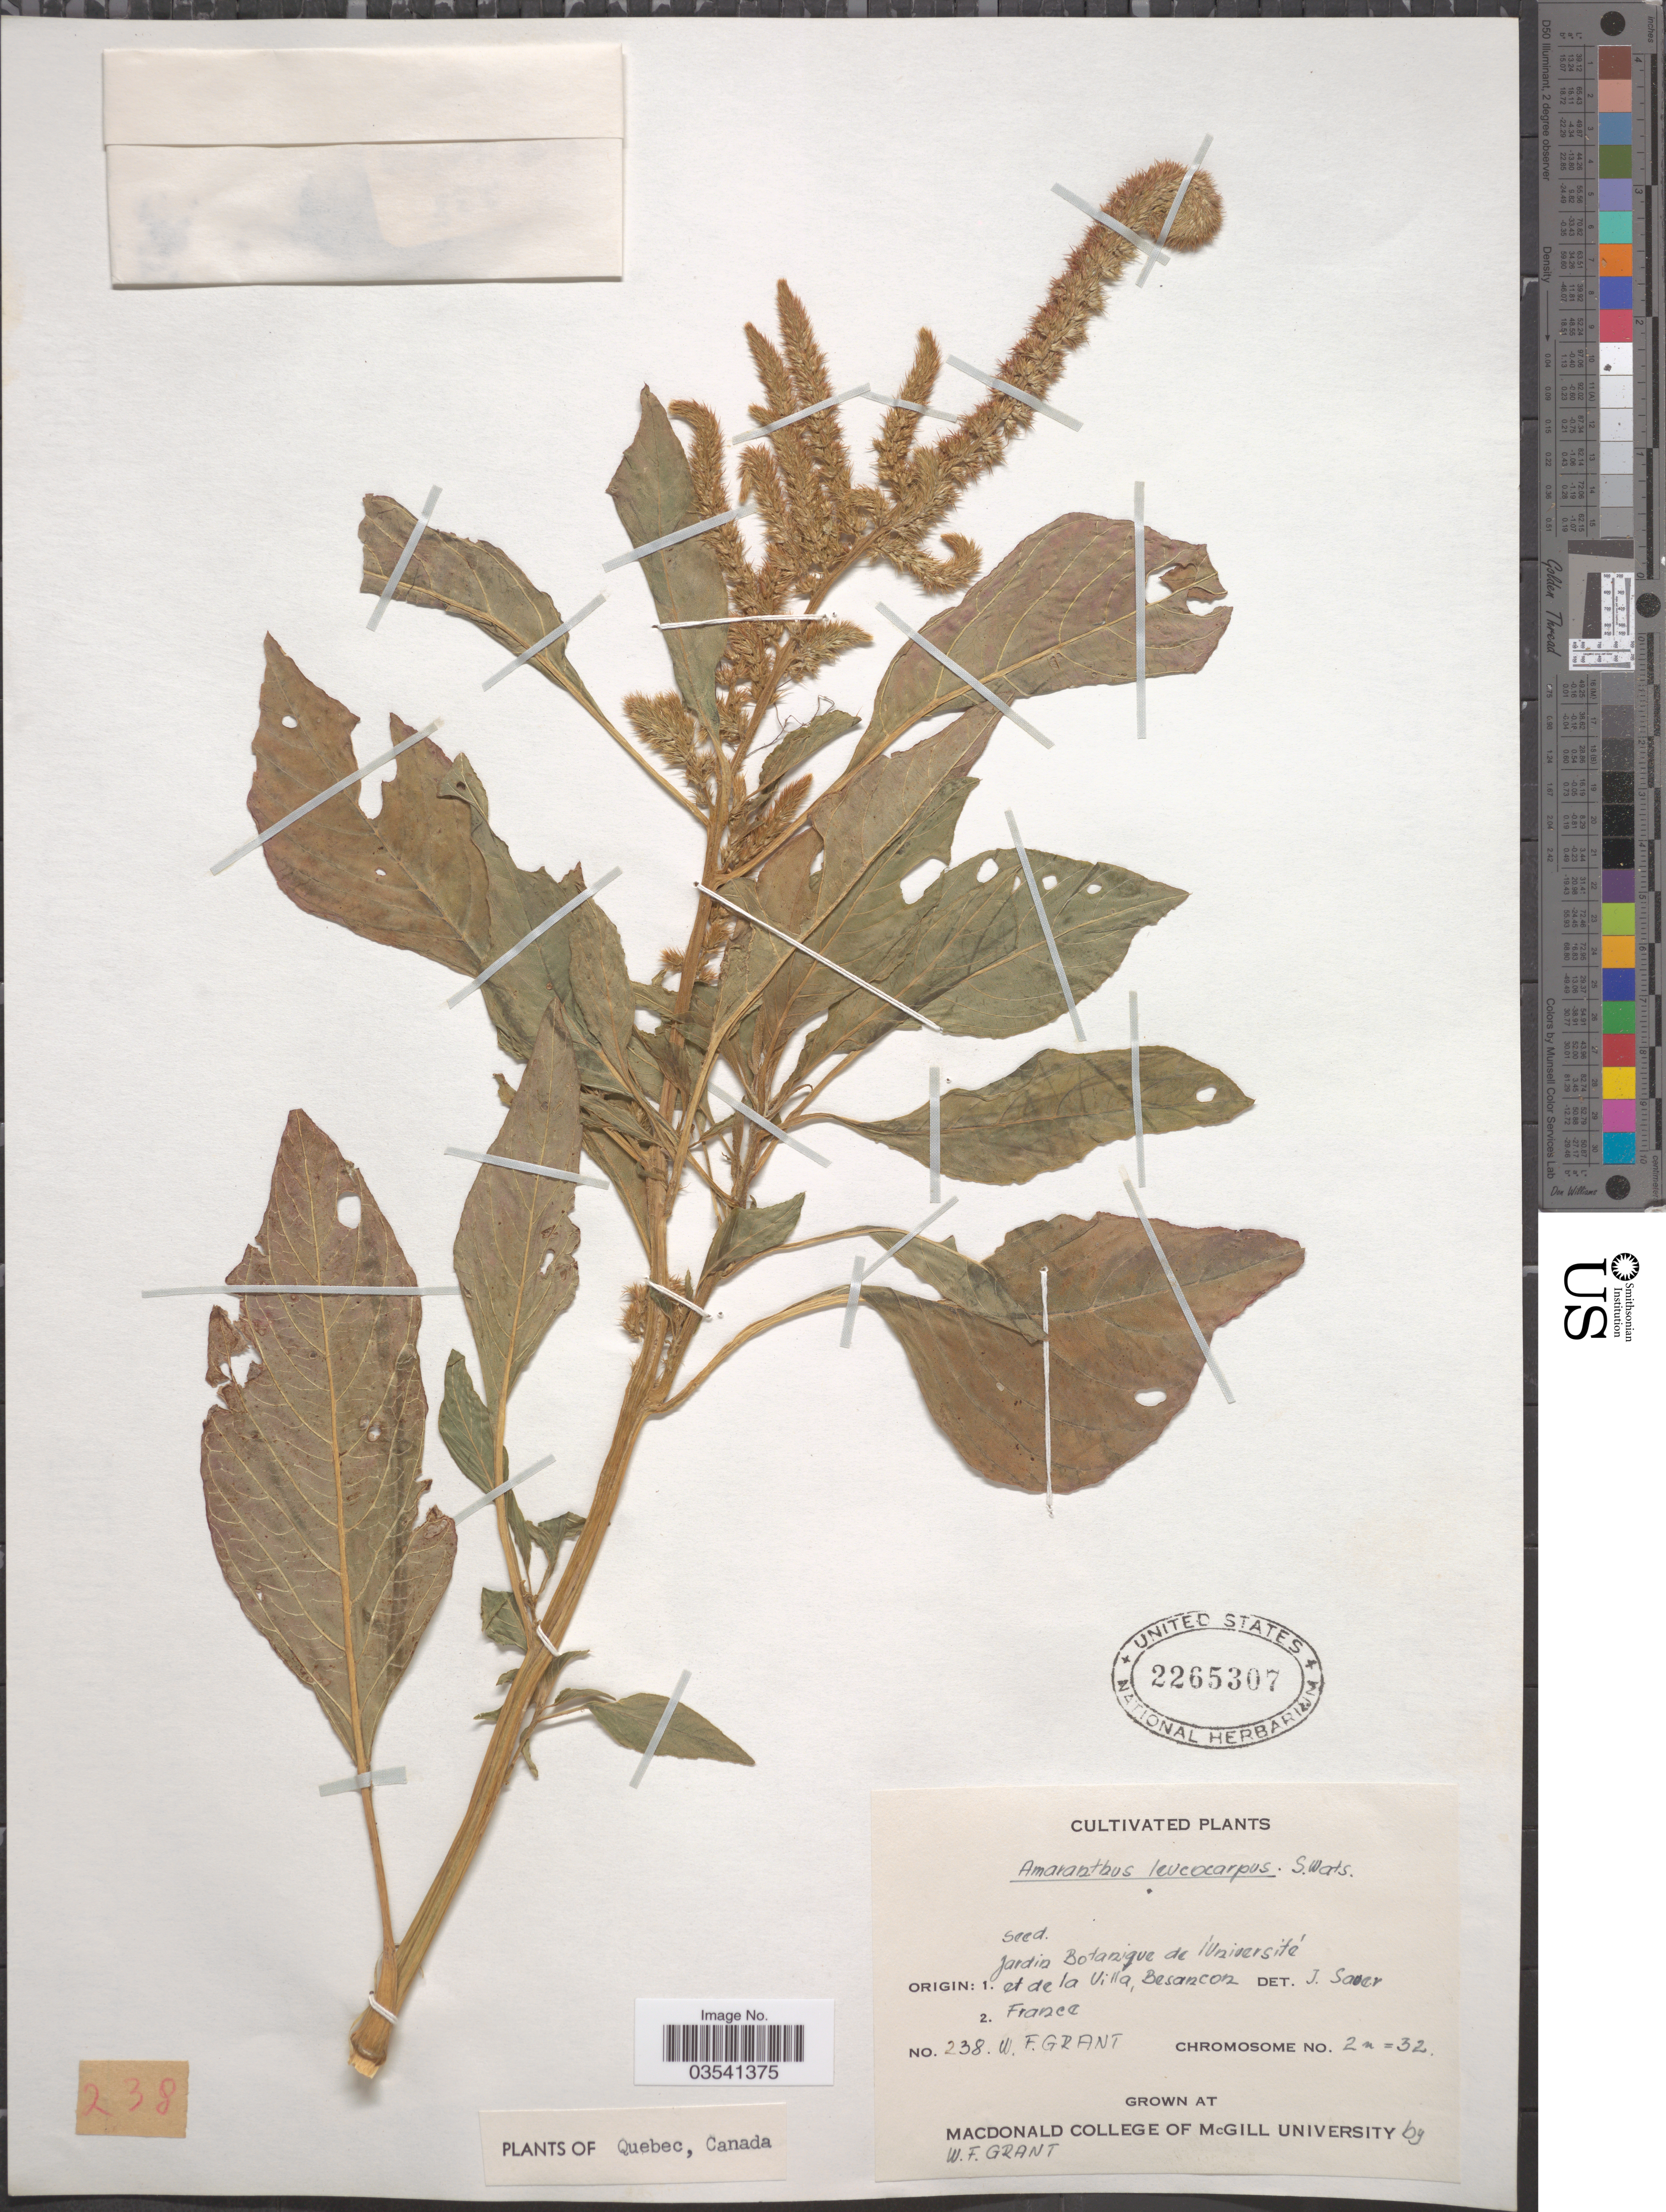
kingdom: Plantae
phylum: Tracheophyta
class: Magnoliopsida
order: Caryophyllales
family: Amaranthaceae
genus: Amaranthus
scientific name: Amaranthus leucocarpus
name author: S. Watson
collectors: W. Grant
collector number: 238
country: Canada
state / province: Quebec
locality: Grown at MacDonald College of McGill University.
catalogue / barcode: US 2265307